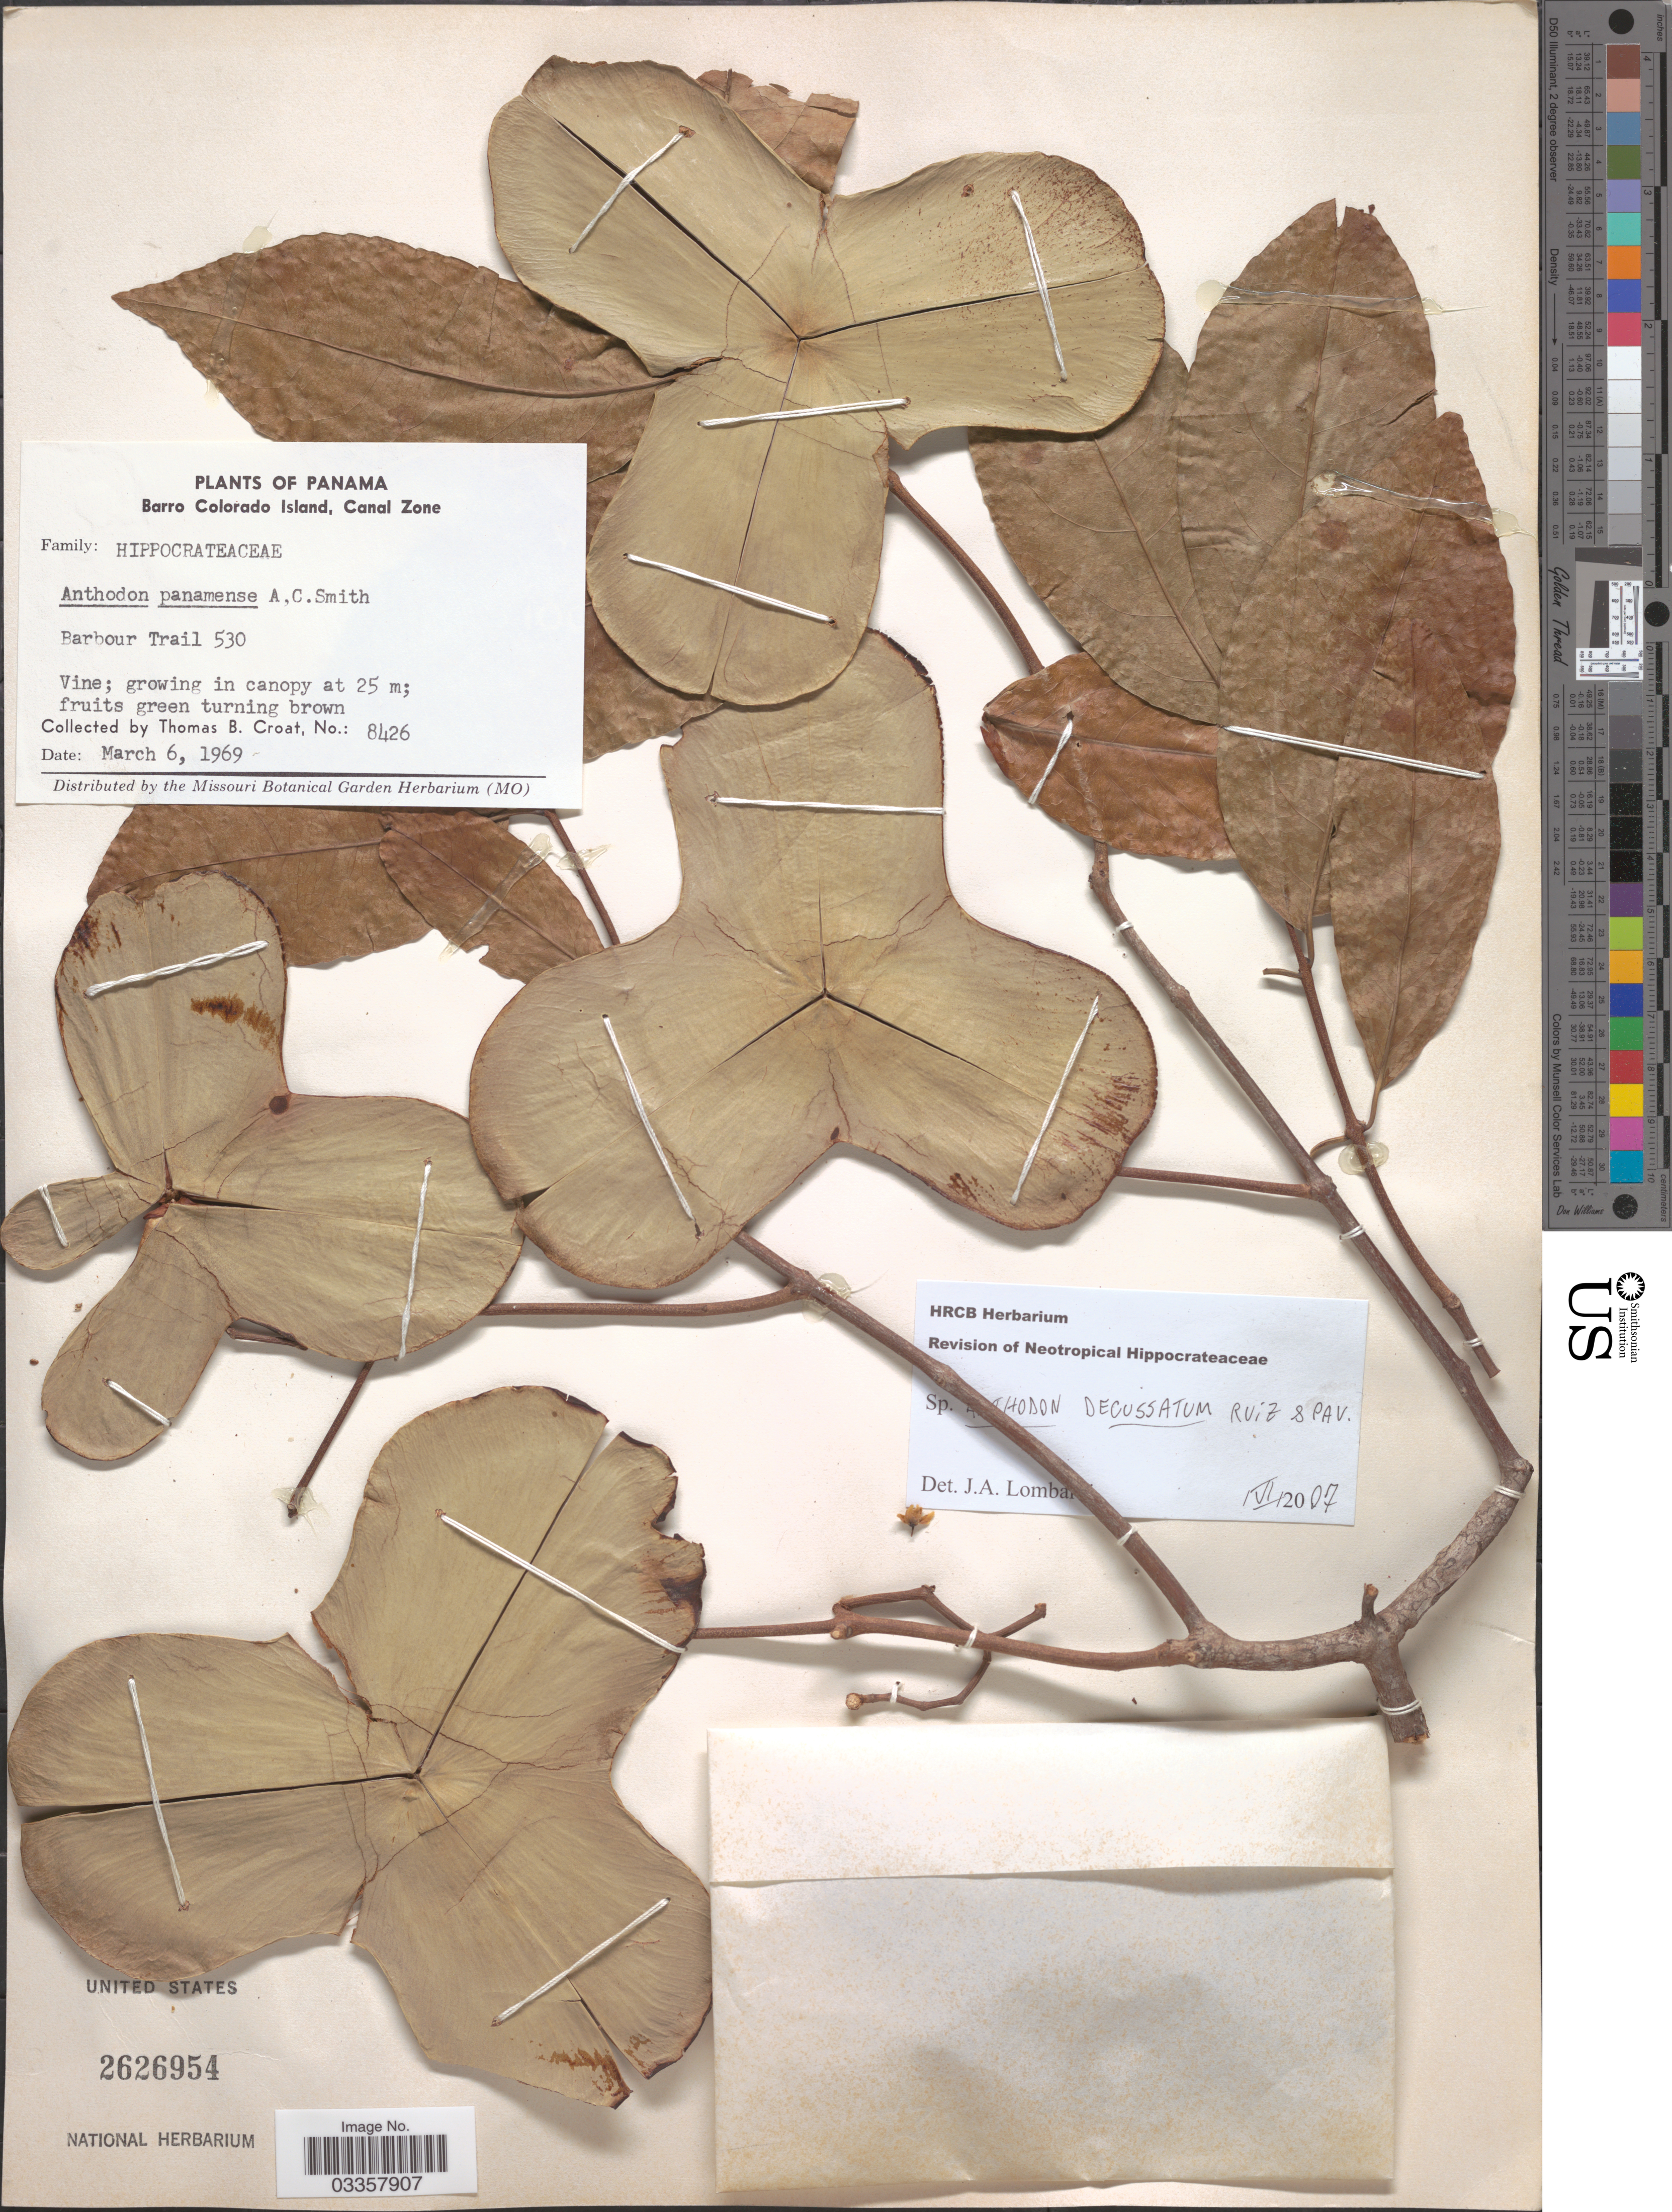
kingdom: Plantae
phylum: Tracheophyta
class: Magnoliopsida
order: Celastrales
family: Celastraceae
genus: Anthodon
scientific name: Anthodon decussatum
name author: Ruiz & Pav.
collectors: T. B. Croat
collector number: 8426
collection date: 1969-03-06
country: Panama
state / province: Panamá Oeste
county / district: Canal Zone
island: Barro Colorado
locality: Barro Colorado Island, Canal Zone. Barbour Trail 530.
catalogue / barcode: US 2626954